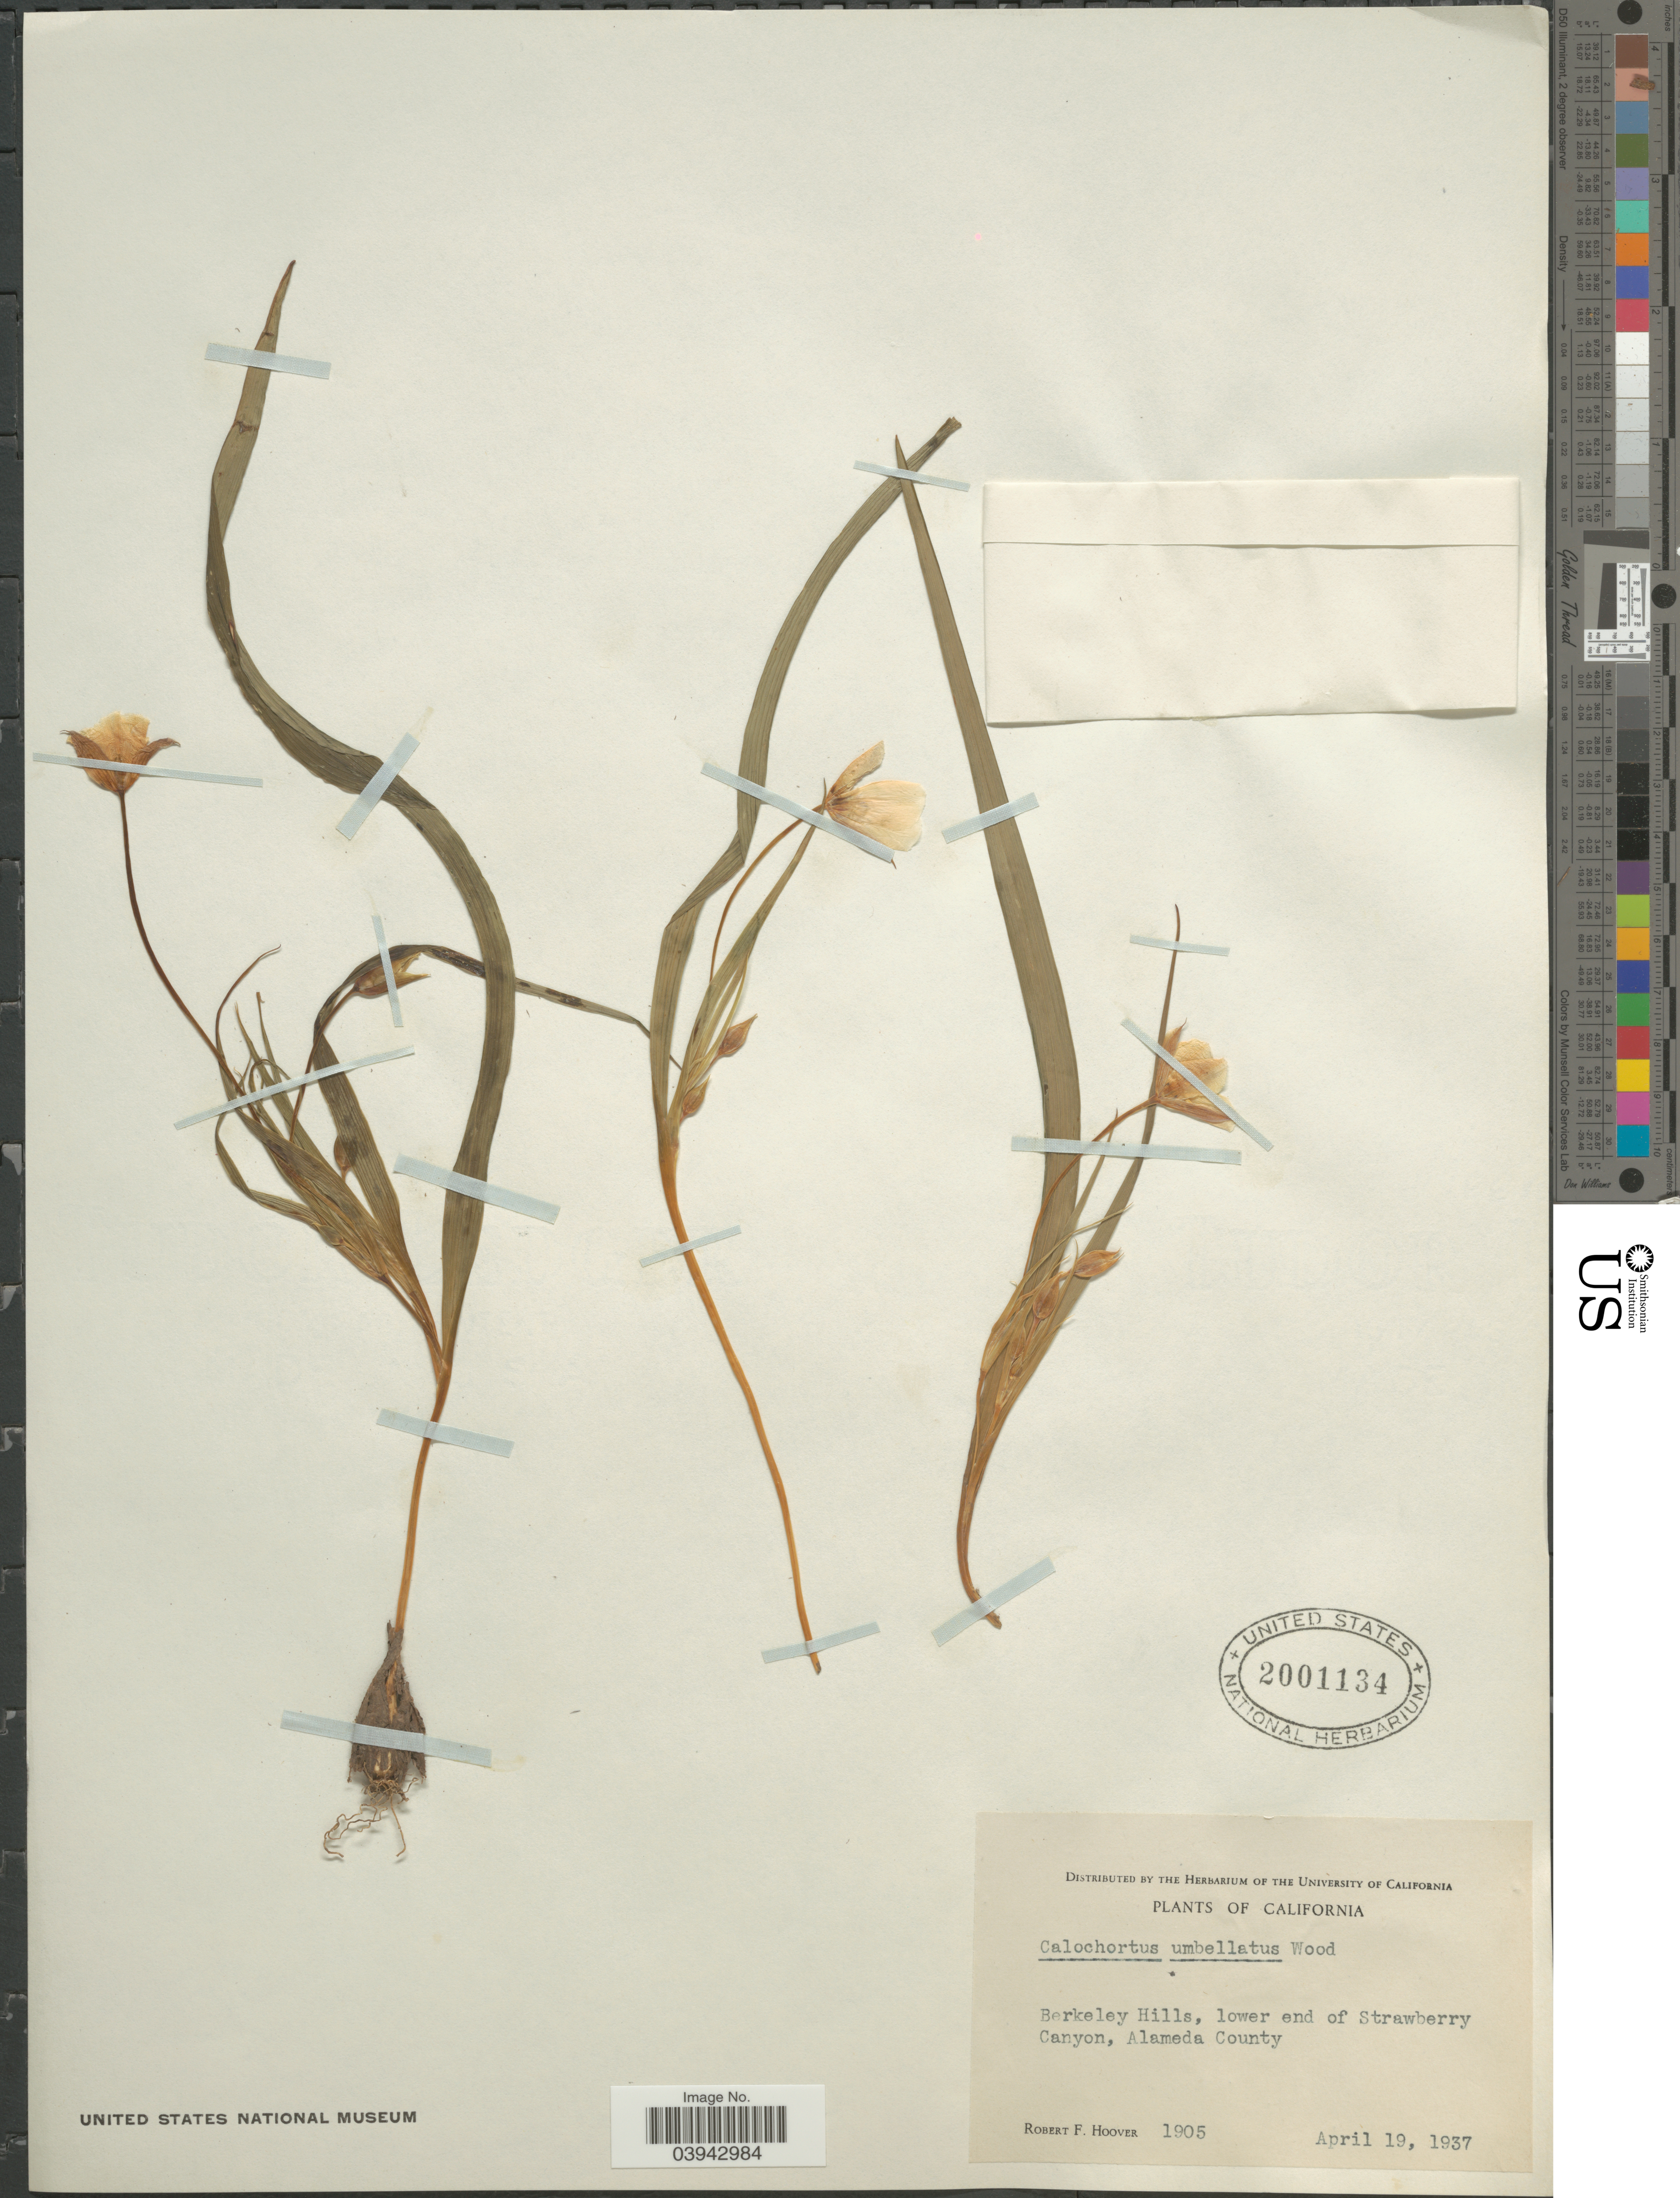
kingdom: Plantae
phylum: Tracheophyta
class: Liliopsida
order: Liliales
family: Liliaceae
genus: Calochortus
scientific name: Calochortus umbellatus A. Nelson, nom. illeg.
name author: A. Nelson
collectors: R. F. Hoover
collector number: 1905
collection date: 1937-04-19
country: United States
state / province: California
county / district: Alameda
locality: Berkeley Hills, lower end of Strawberry Canyon, Alameda County.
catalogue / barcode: US 2001134